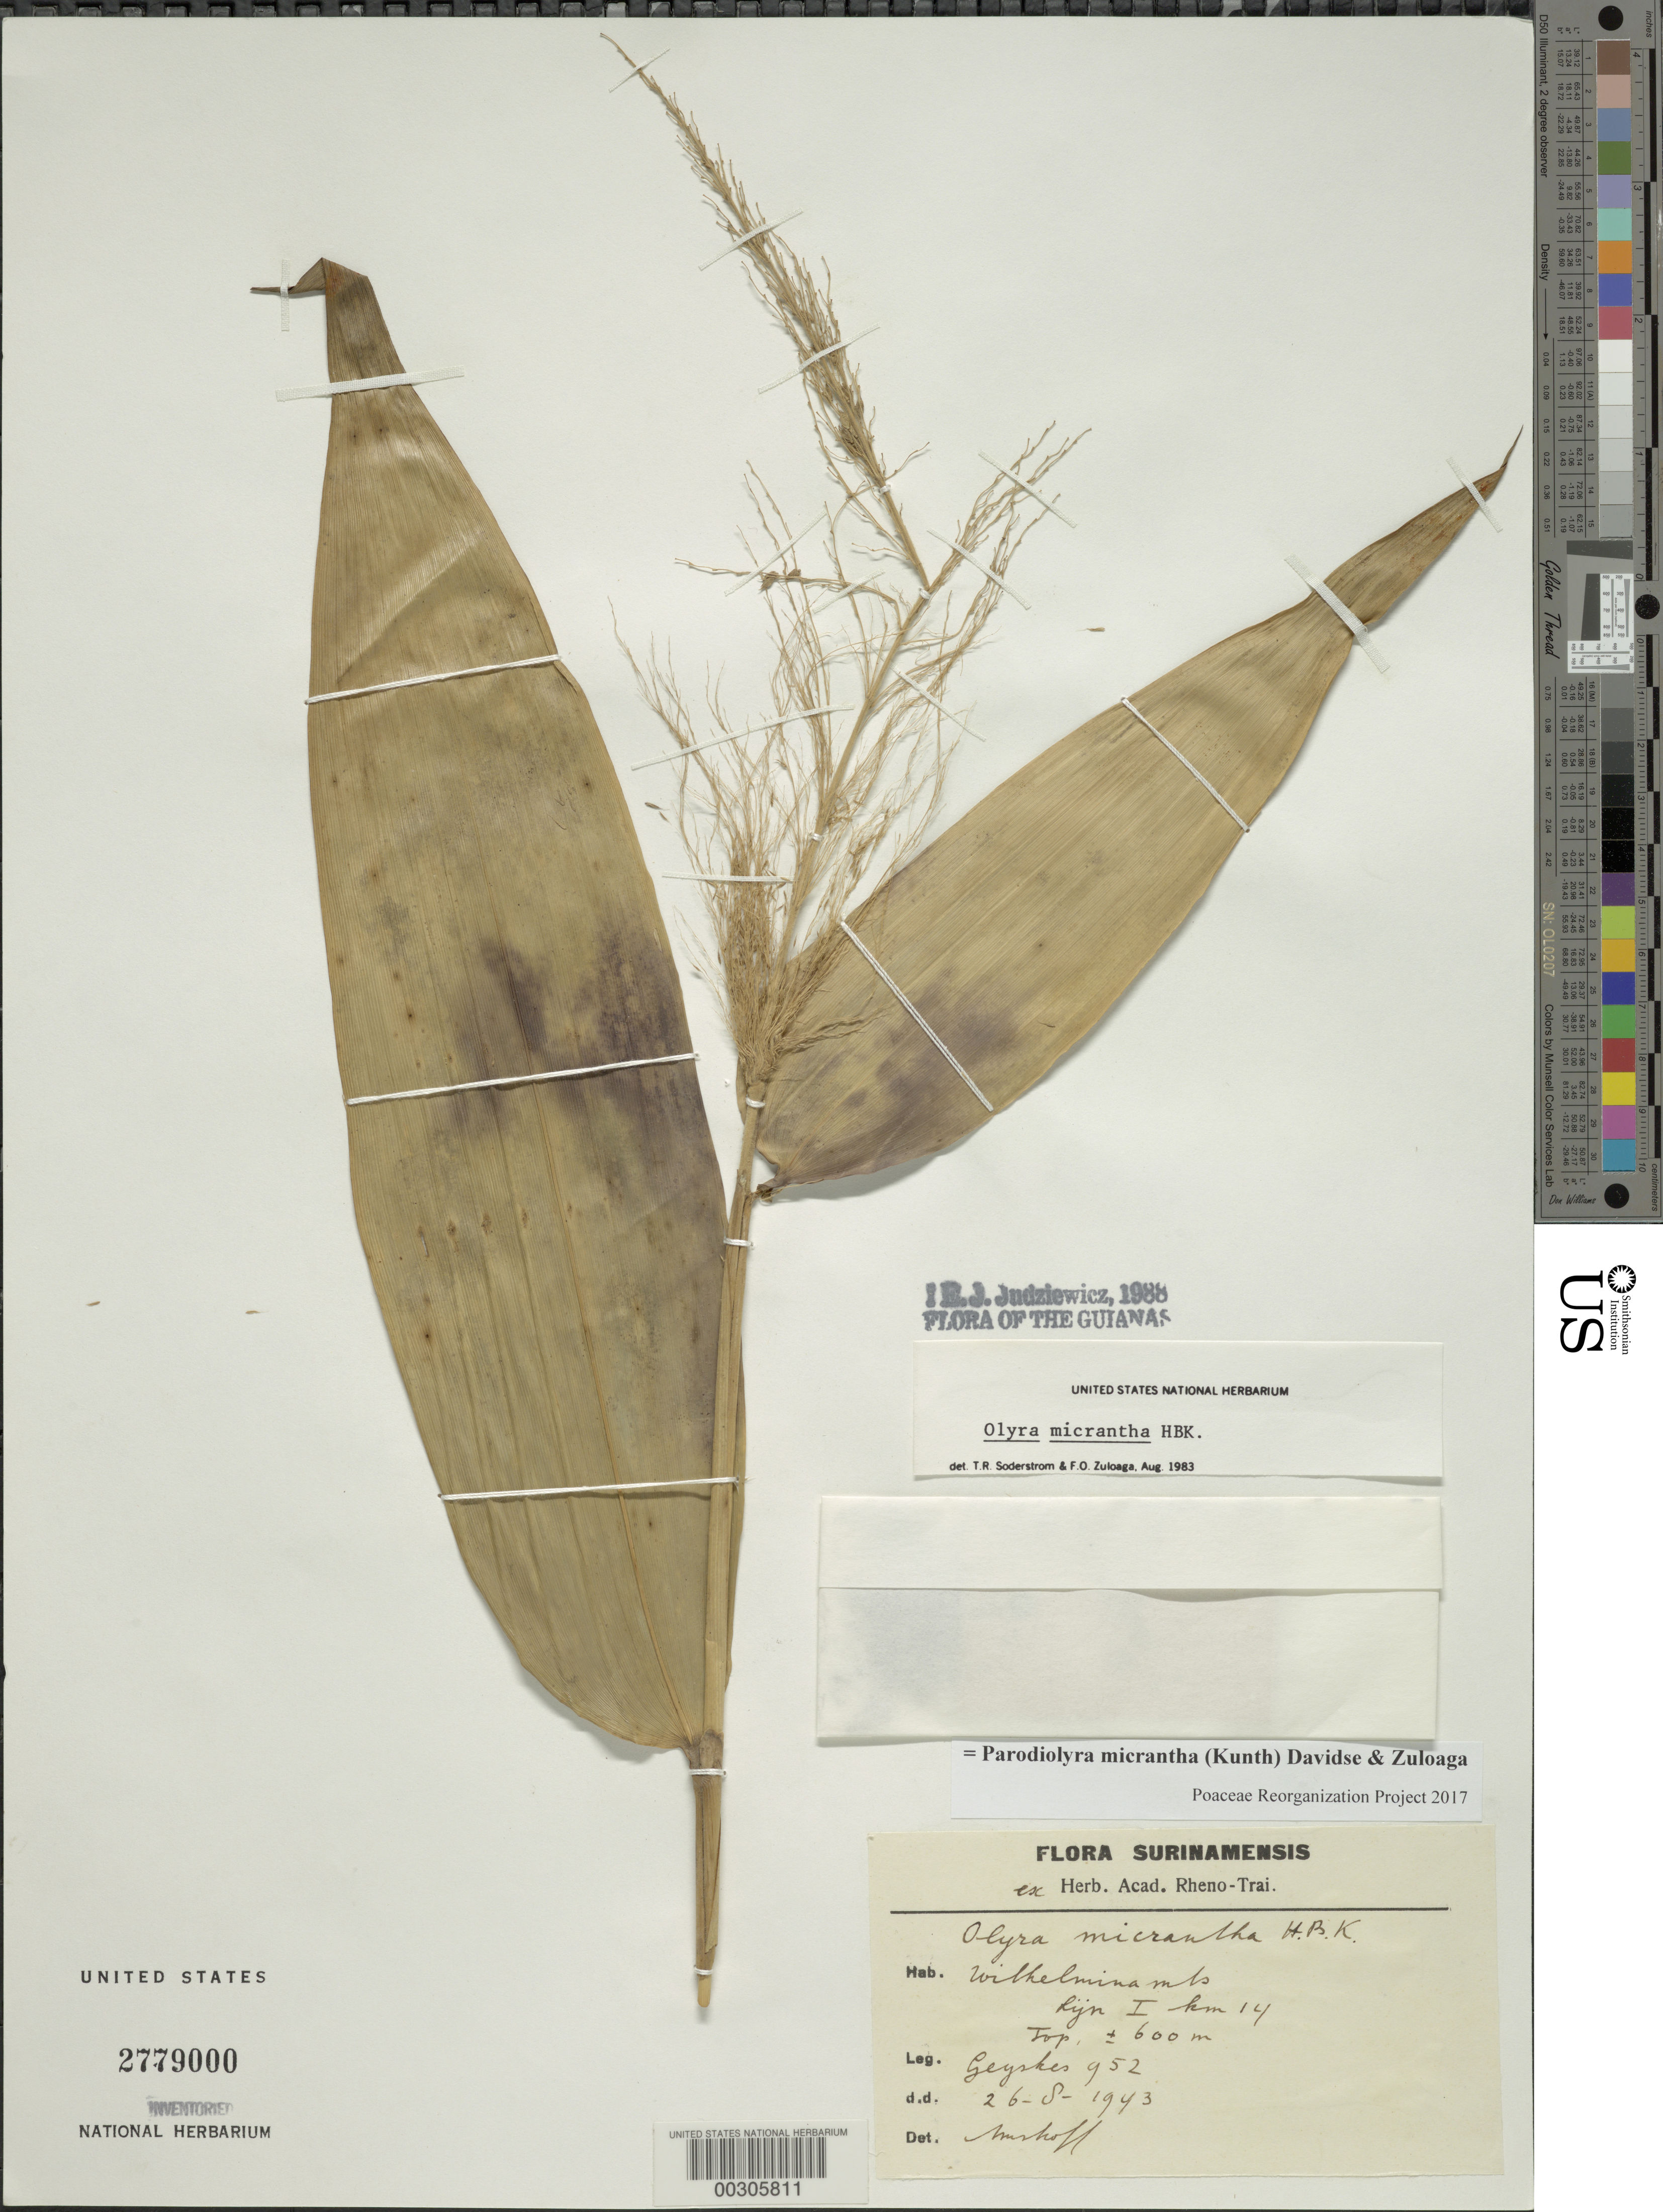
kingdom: Plantae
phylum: Tracheophyta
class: Liliopsida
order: Poales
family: Poaceae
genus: Parodiolyra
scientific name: Parodiolyra micrantha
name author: (Kunth) Davidse & Zuloaga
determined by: Poaceae Reorganization Project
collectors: D. Geyskes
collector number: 952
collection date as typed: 26 Sep 1943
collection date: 1943-09-26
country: Suriname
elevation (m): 600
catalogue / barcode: US 2779000